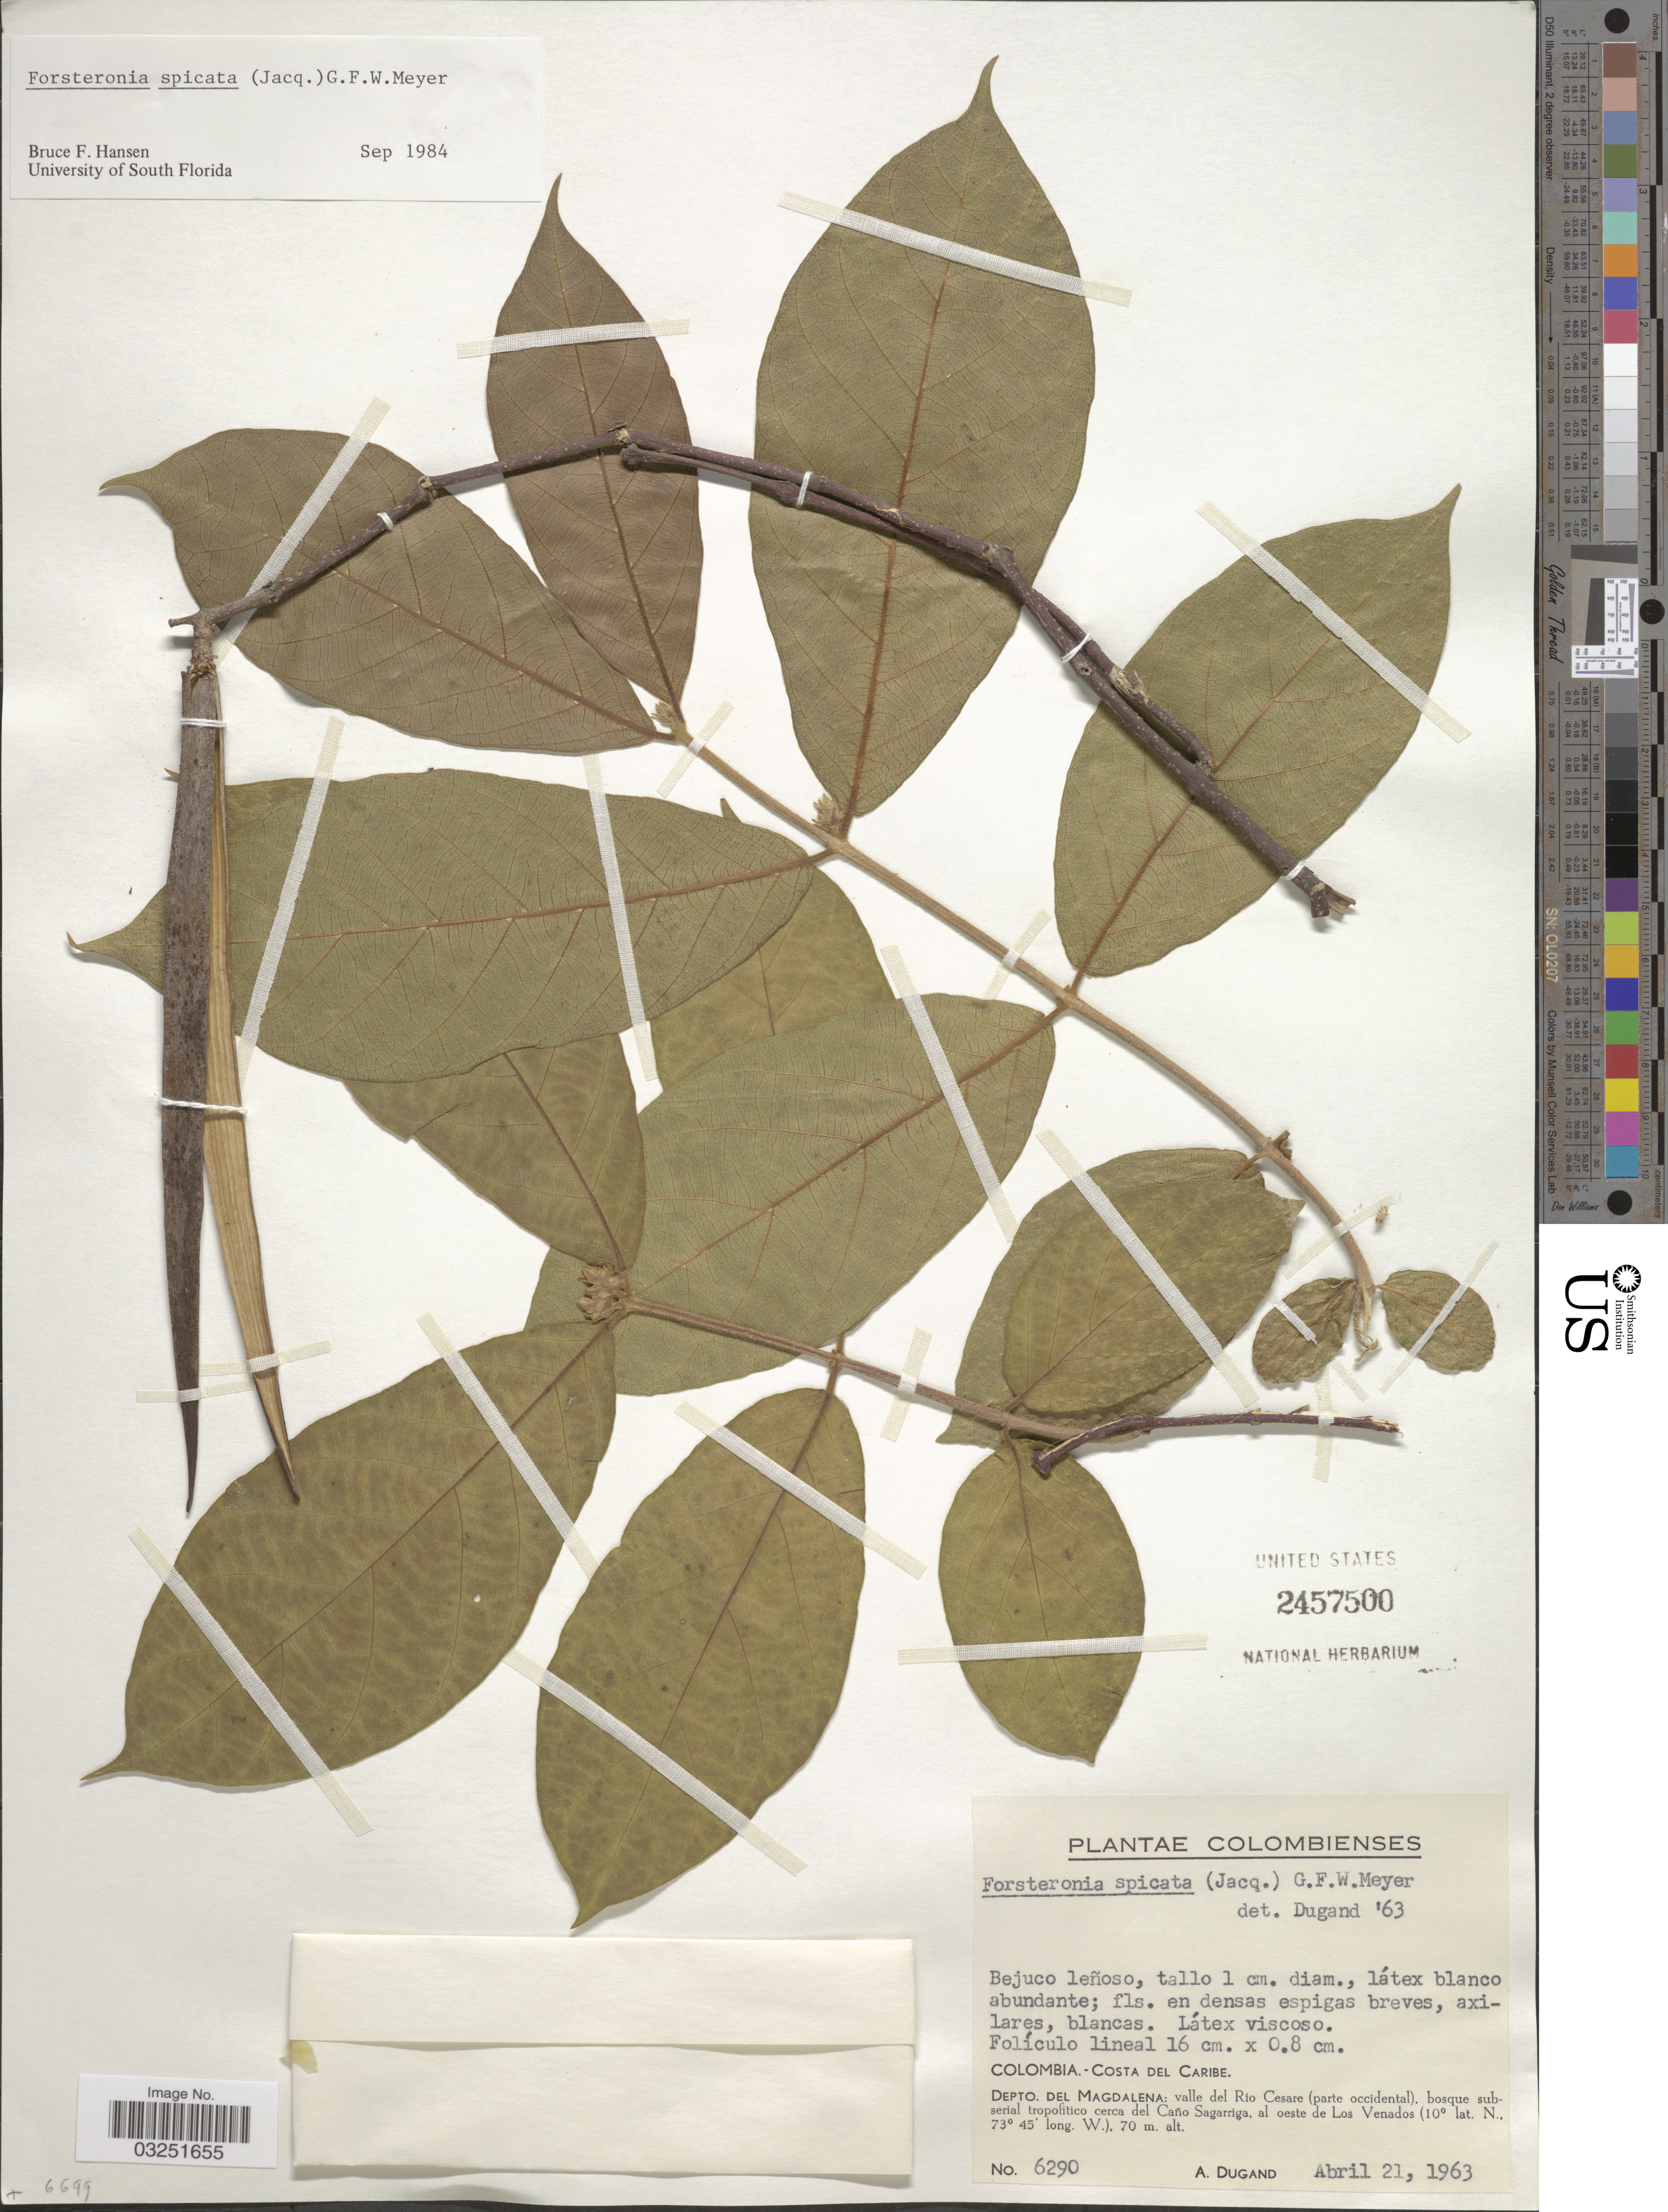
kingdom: Plantae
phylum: Tracheophyta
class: Magnoliopsida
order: Gentianales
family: Apocynaceae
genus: Forsteronia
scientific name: Forsteronia spicata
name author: (Jacq.) G. Mey.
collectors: A. Dugand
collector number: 6290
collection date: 1963-04-21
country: Colombia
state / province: Magdalena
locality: Depto. del Magdalena: valle del Rio Cesare (parte occidental), bosque subserial tropifitico cerca del Caño Sagarriga, al oeste de Los Venados.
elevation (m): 70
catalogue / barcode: US 2457500